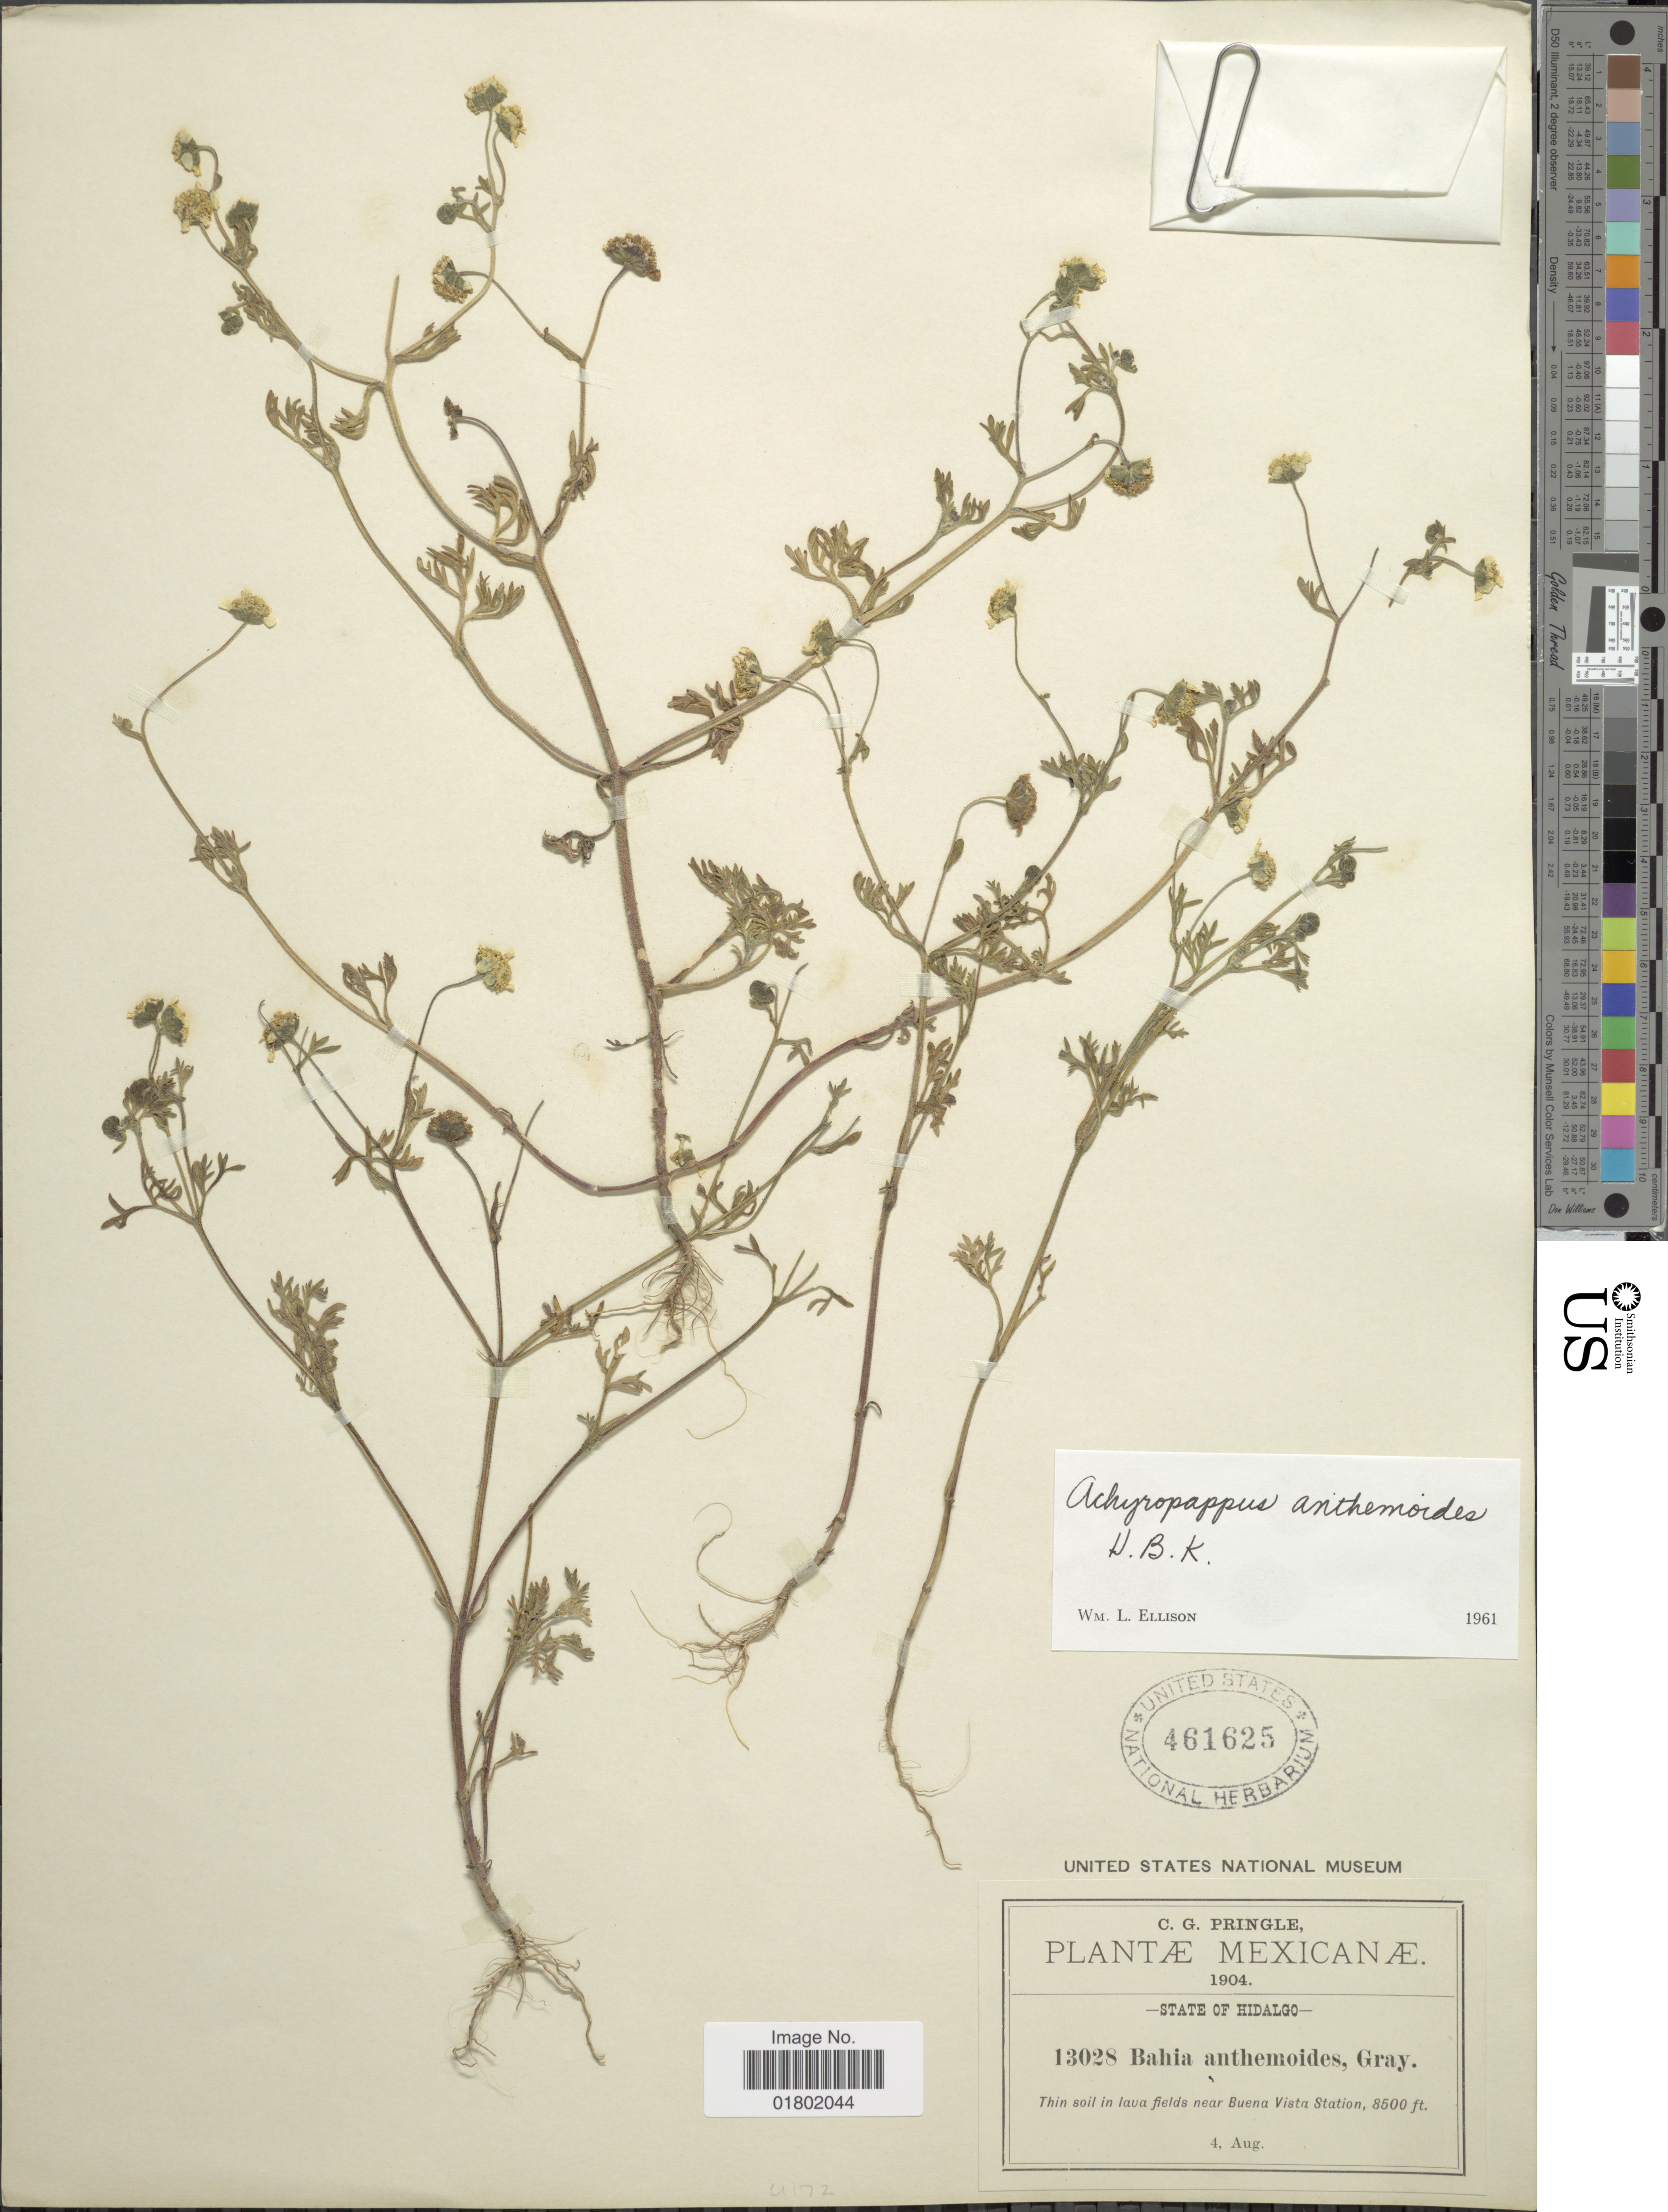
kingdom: Plantae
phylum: Tracheophyta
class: Magnoliopsida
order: Asterales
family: Asteraceae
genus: Bahia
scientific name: Bahia anthemoides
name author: (Kunth) A. Gray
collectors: C. G. Pringle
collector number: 13028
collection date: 1904-08-04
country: Mexico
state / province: Hidalgo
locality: Near Buena Vista Station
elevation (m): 2591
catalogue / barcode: US 461625